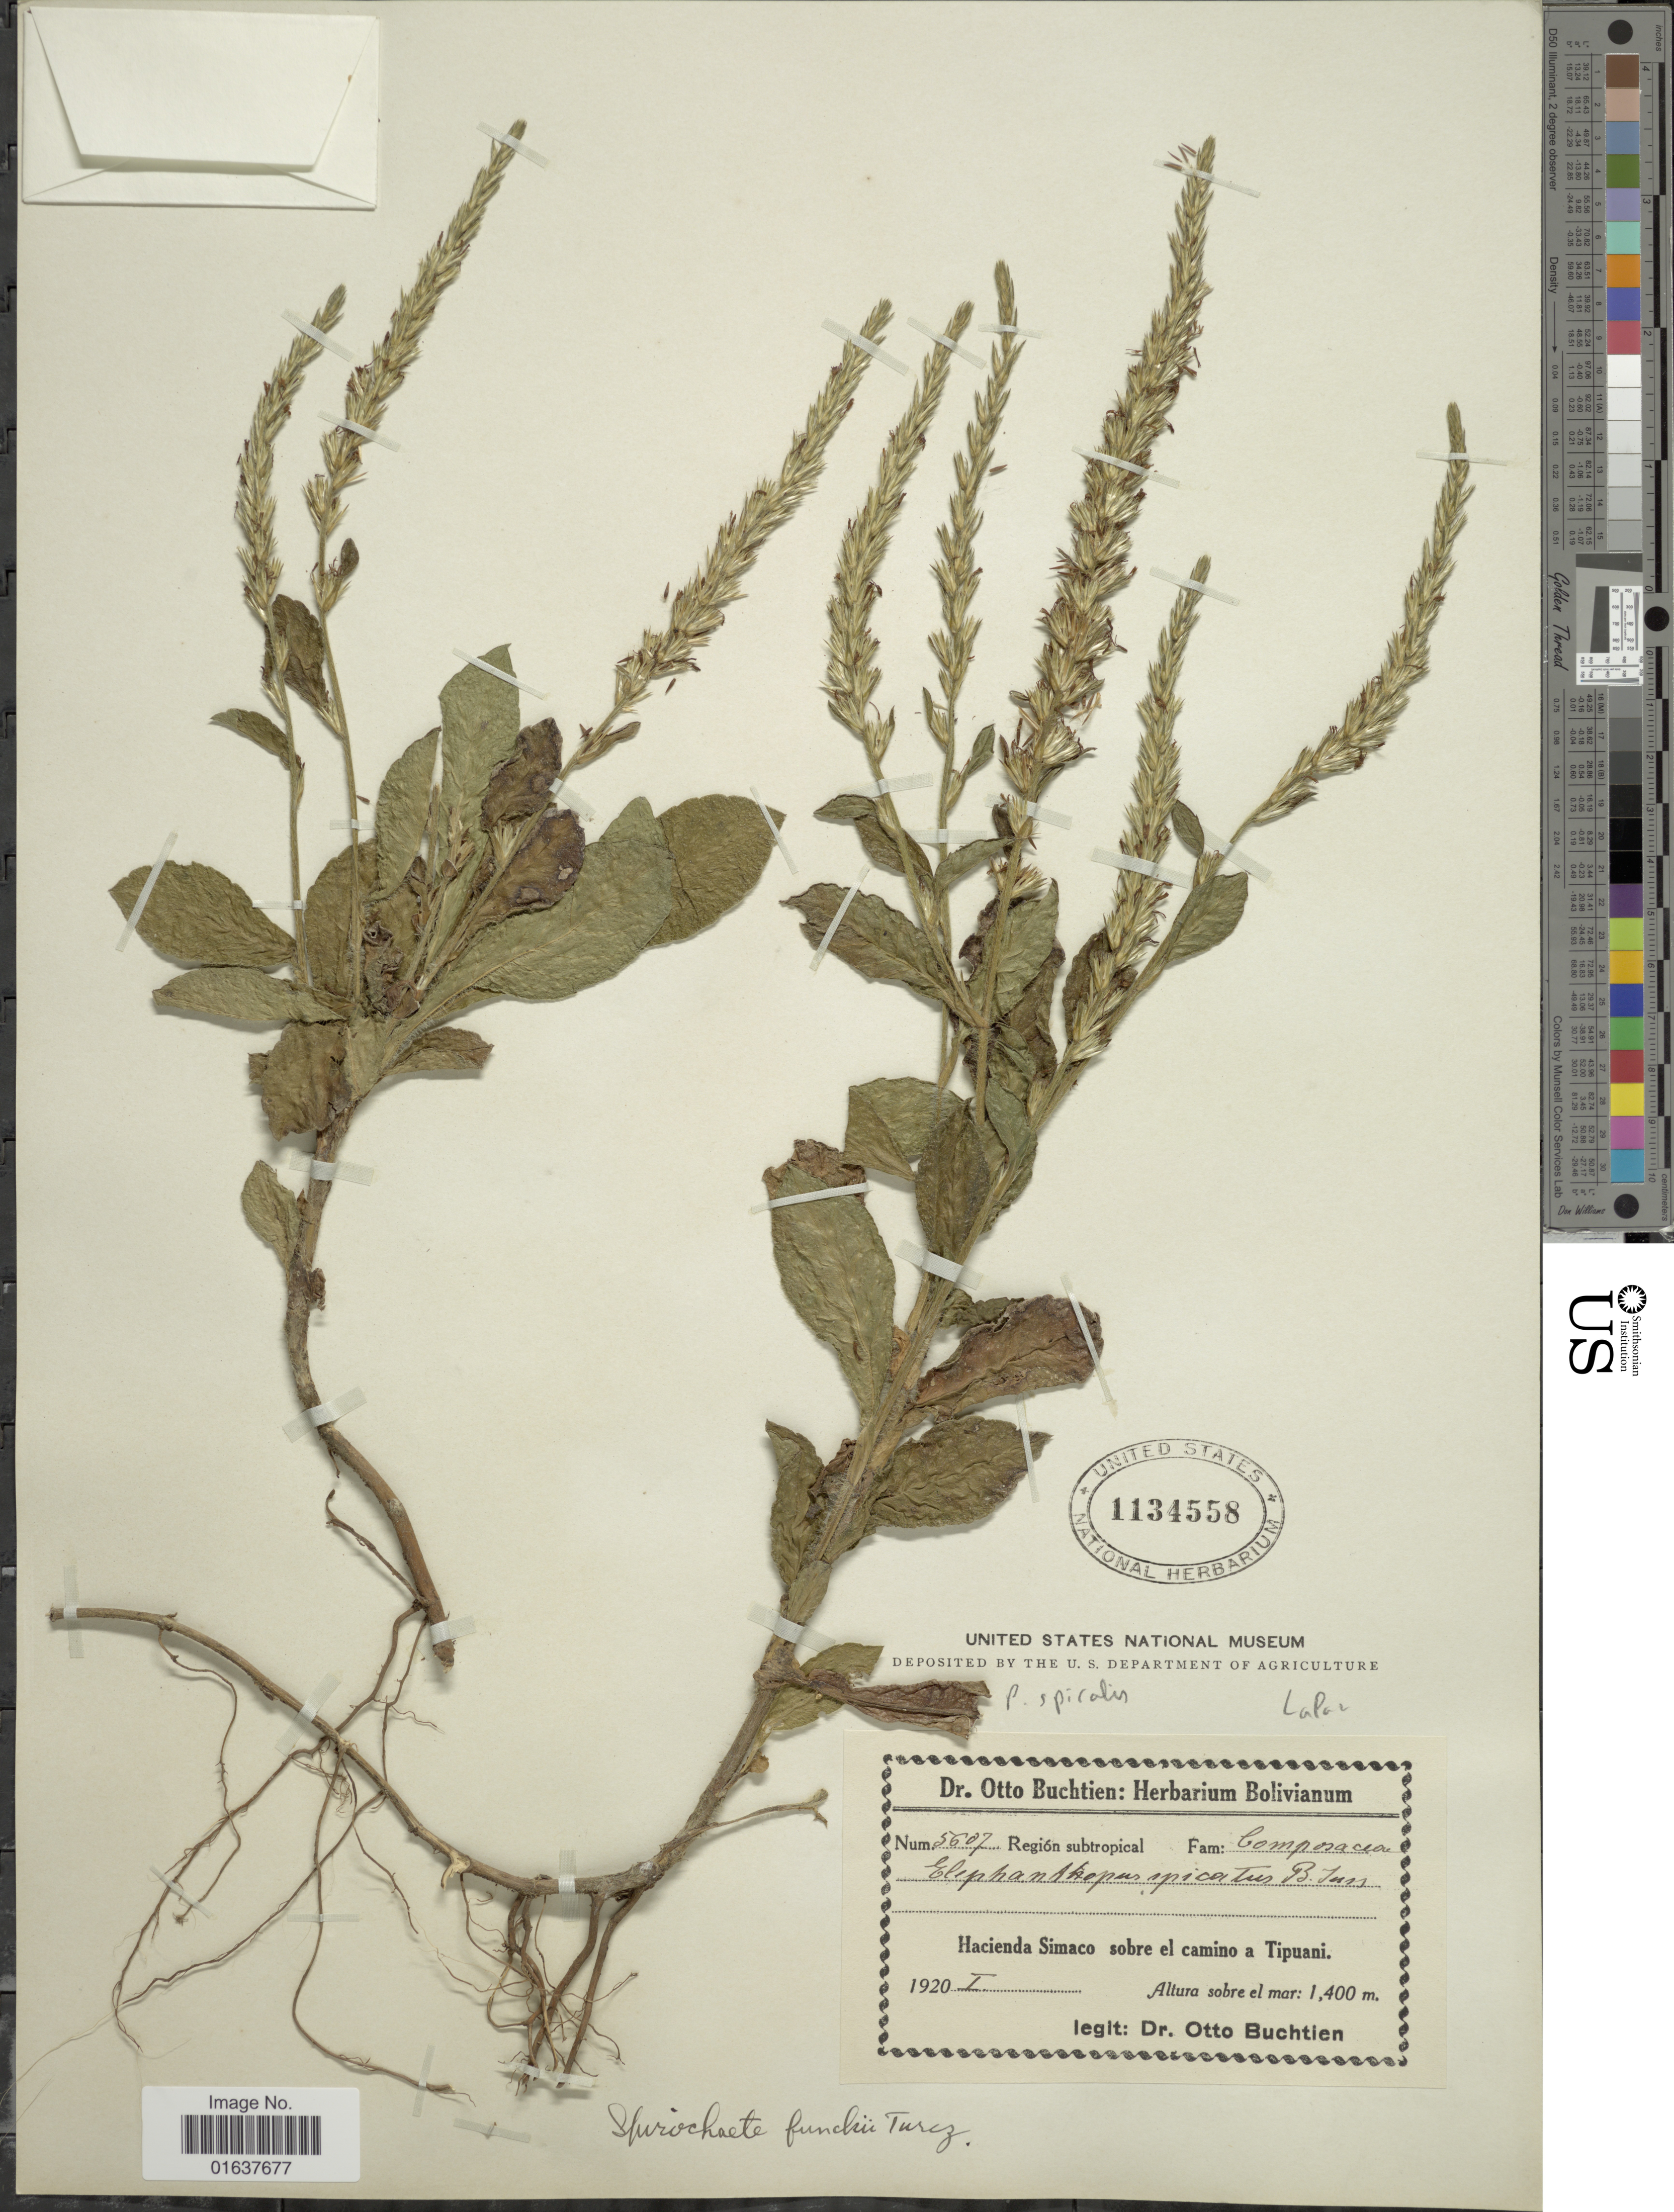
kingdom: Plantae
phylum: Tracheophyta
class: Magnoliopsida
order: Asterales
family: Asteraceae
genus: Pseudelephantopus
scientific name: Pseudelephantopus spiralis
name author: (Less.) Cronquist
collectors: O. Buchtien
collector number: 5607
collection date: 1920-01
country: Bolivia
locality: Hacienda Simaco el camino a Tipuani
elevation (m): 1400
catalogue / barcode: US 1134558